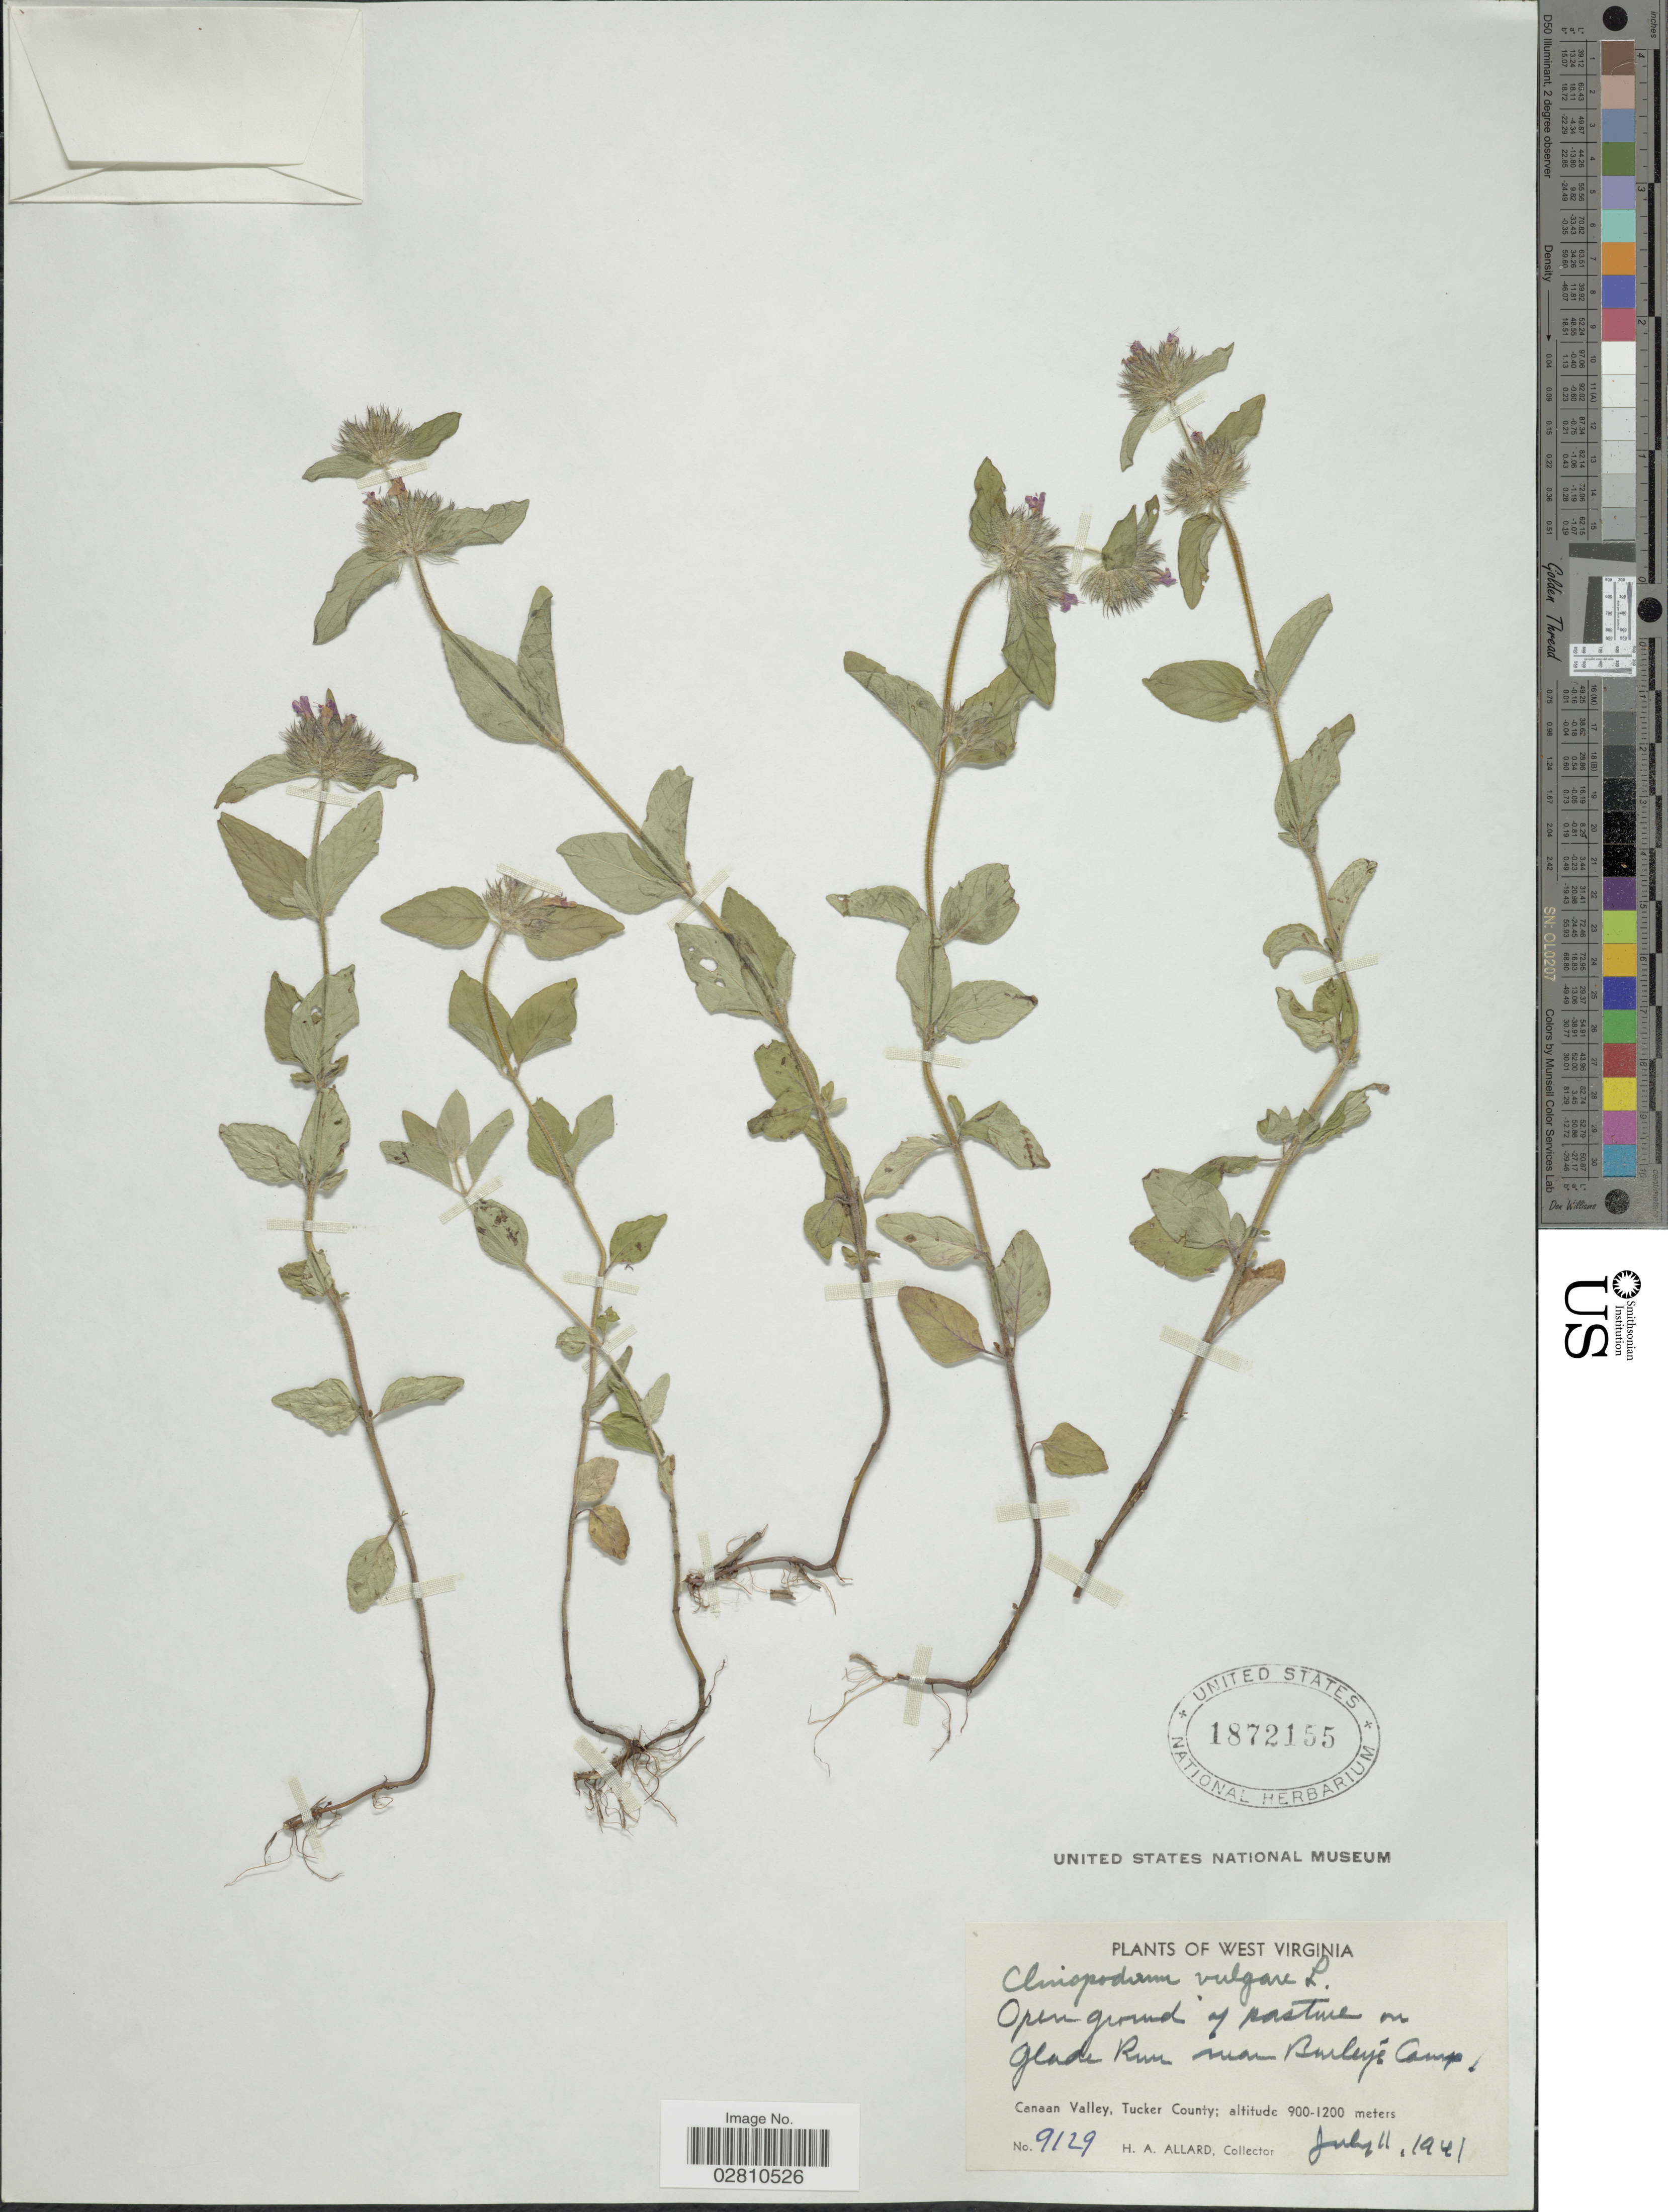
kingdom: Plantae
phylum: Tracheophyta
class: Magnoliopsida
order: Lamiales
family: Lamiaceae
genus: Clinopodium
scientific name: Clinopodium vulgare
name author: L.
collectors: H. A. Allard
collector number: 9129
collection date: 1941-07-11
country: United States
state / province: West Virginia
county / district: Tucker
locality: Glade Run near Burley's Camp, Canaan Valley, Tucker County.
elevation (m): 900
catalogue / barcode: US 1872155